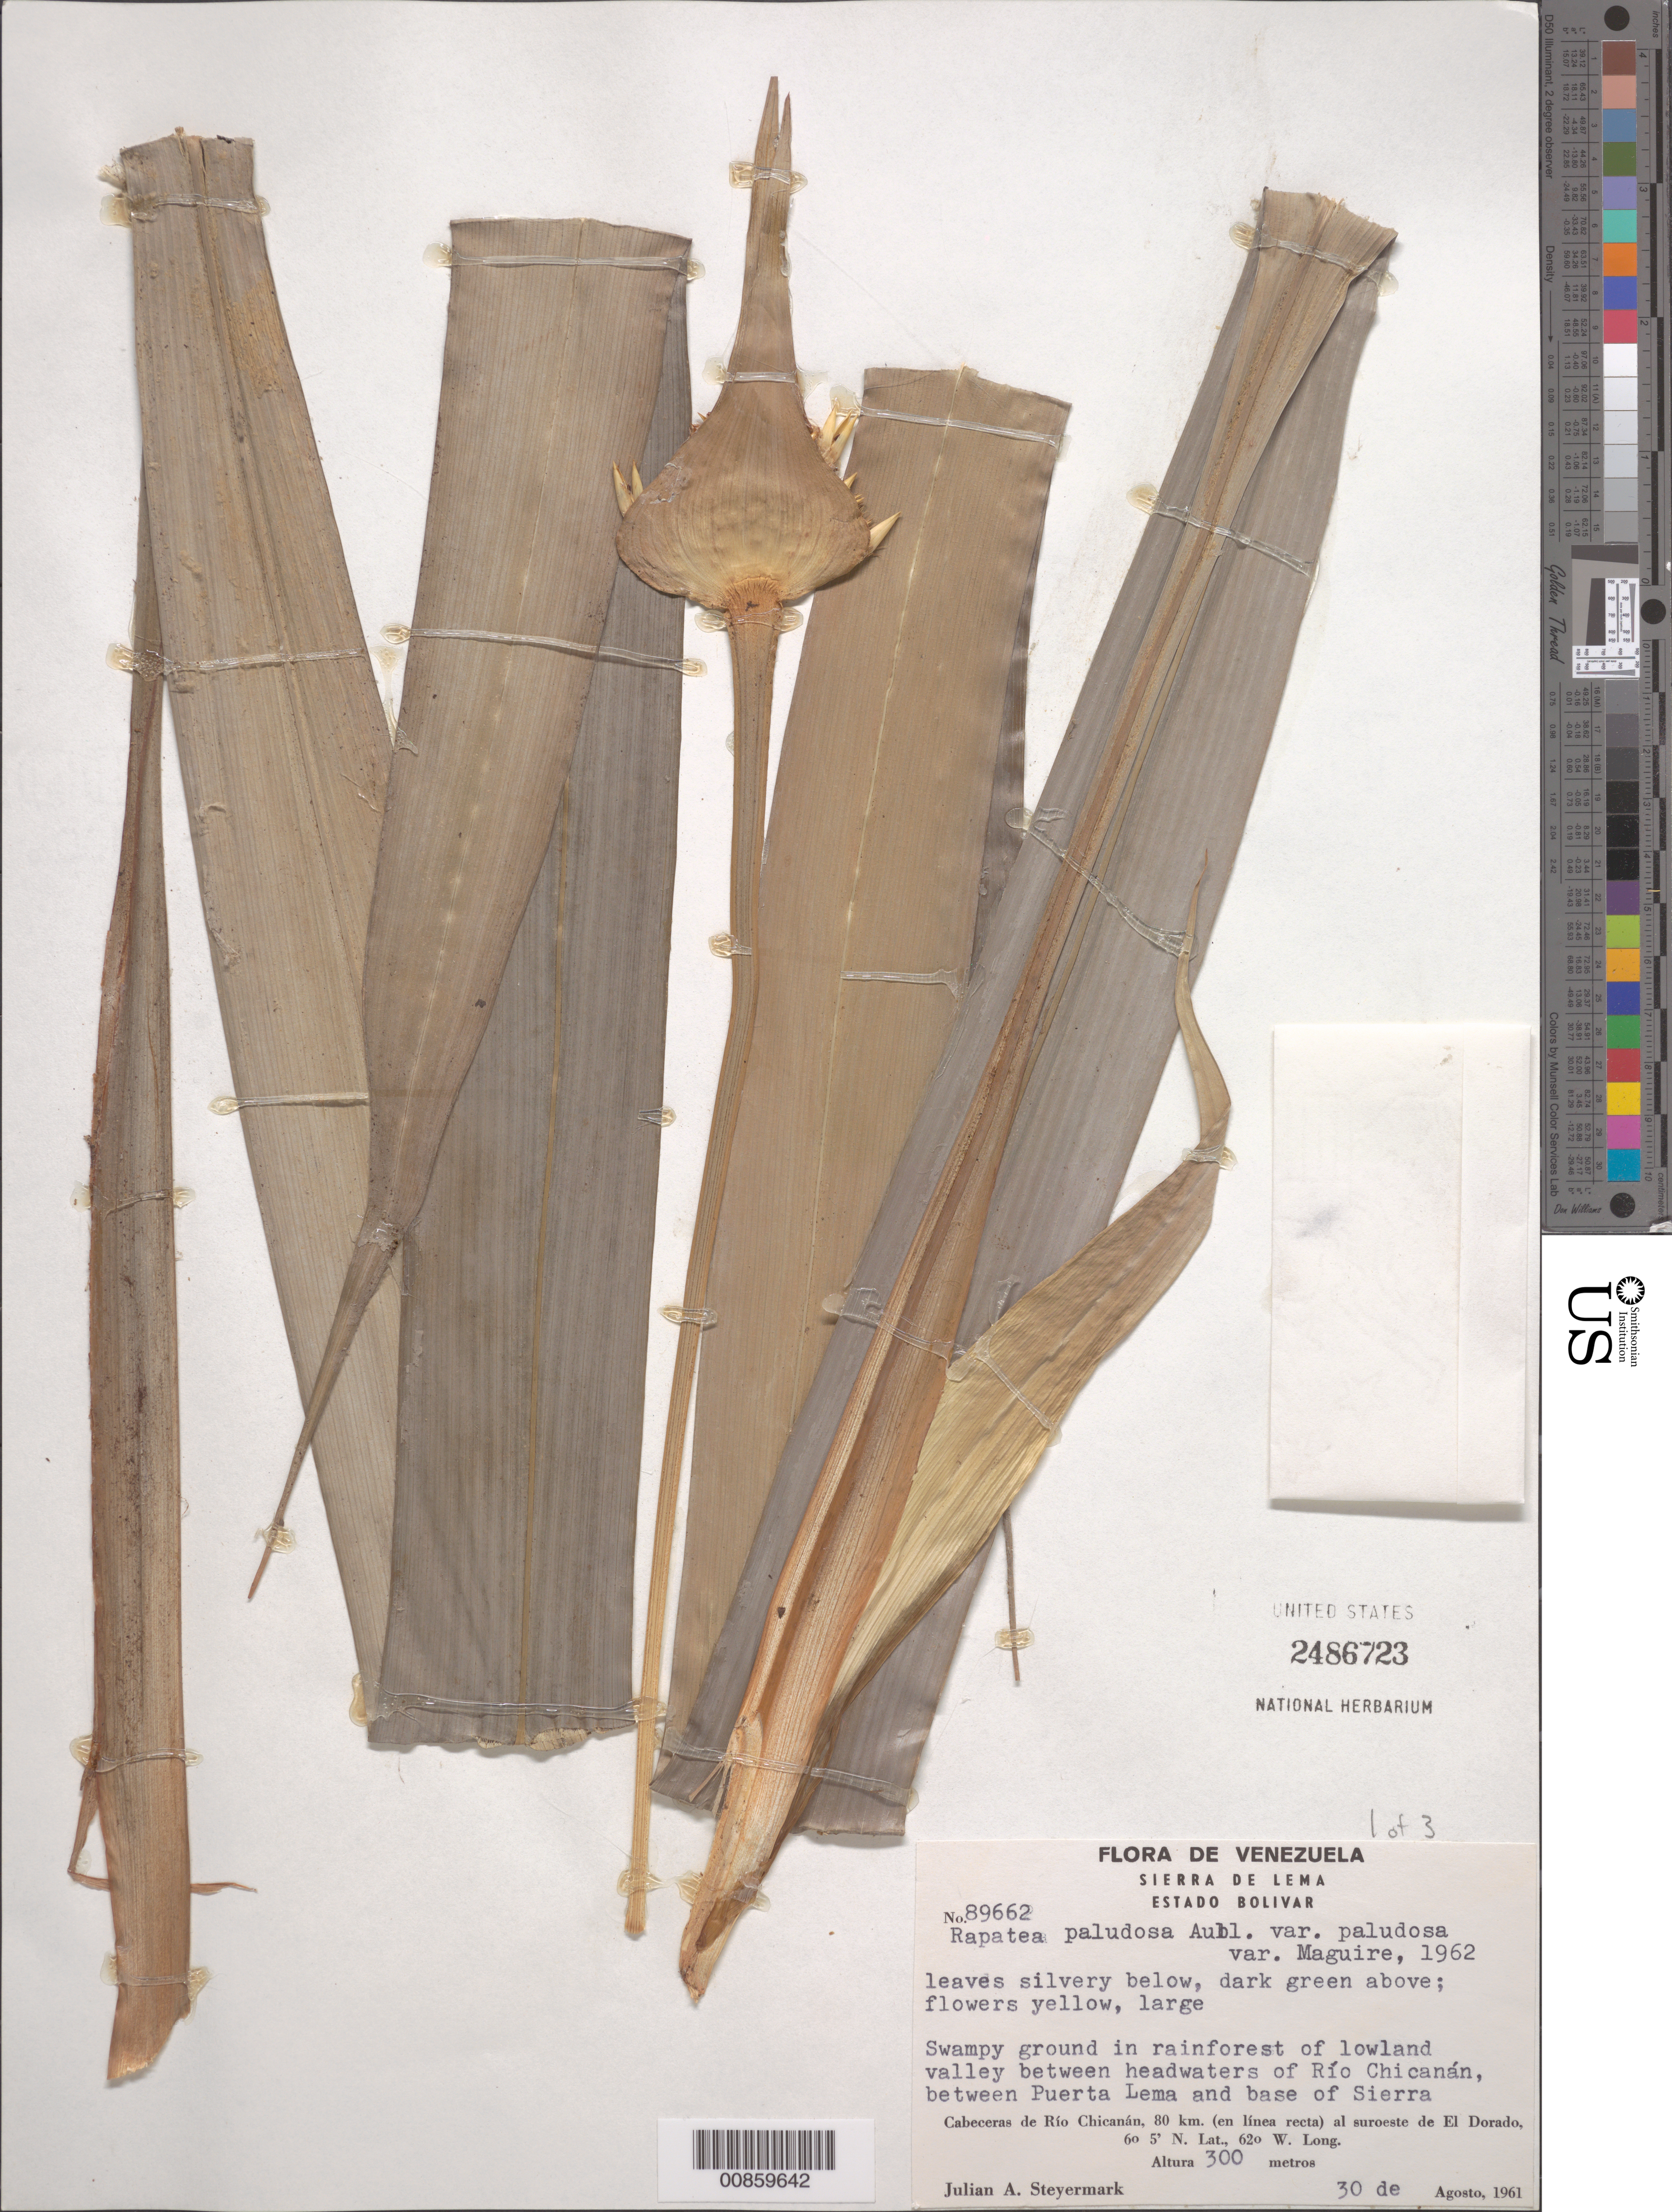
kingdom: Plantae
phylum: Tracheophyta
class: Liliopsida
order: Poales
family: Rapateaceae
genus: Rapatea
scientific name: Rapatea paludosa var. paludosa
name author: Aubl.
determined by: Maguire, Bassett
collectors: J. Steyermark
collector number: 89662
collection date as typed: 30-Aug-61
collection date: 1961-08-30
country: Venezuela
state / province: Bolívar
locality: Sierra de Lema, Río Chicanán between Puerta Lema and Base of Sierra; 80 km SW of El Dorado.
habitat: Swampy ground in rainforest in valley lowland between headwater branches of Río Chicanán.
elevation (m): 300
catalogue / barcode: US 2486723